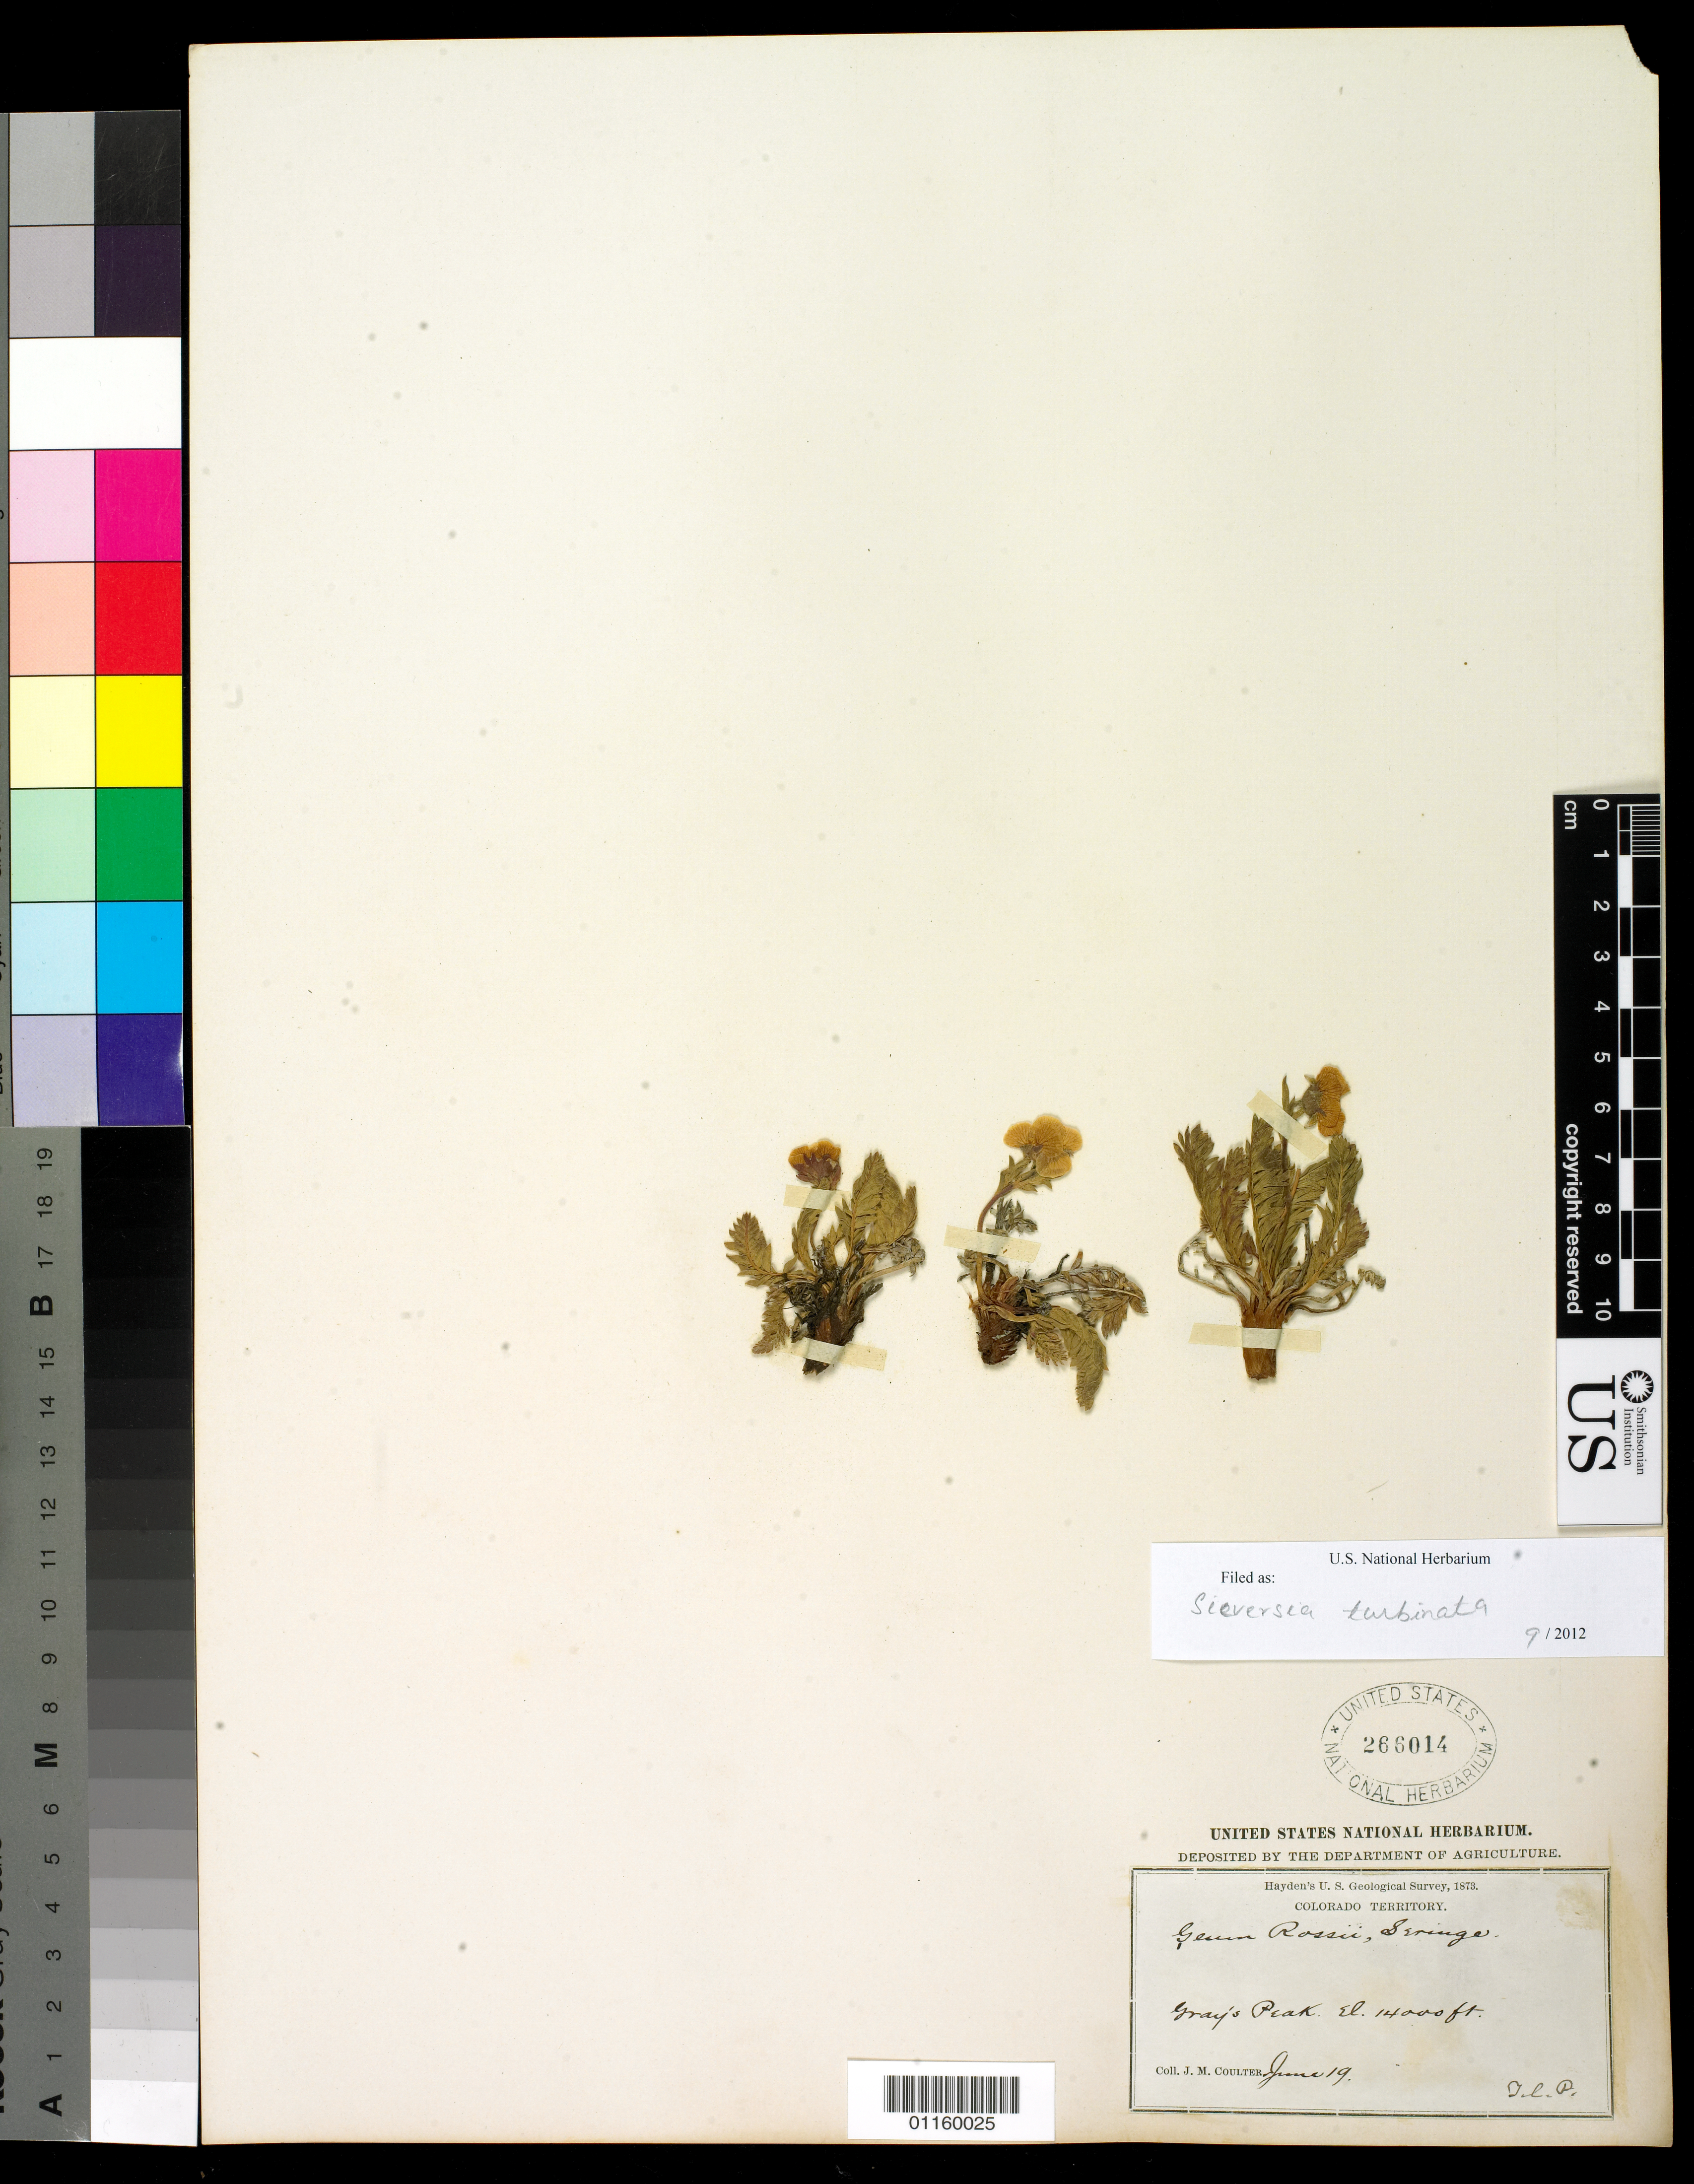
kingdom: Plantae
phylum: Tracheophyta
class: Magnoliopsida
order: Rosales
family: Rosaceae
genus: Geum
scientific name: Geum rossii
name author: (R. Br.) Ser.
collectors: J. M. Coulter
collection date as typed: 19 Jun 1873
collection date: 1873-06-19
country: United States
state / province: Colorado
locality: Gray's Peak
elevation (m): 4267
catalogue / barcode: US 266014